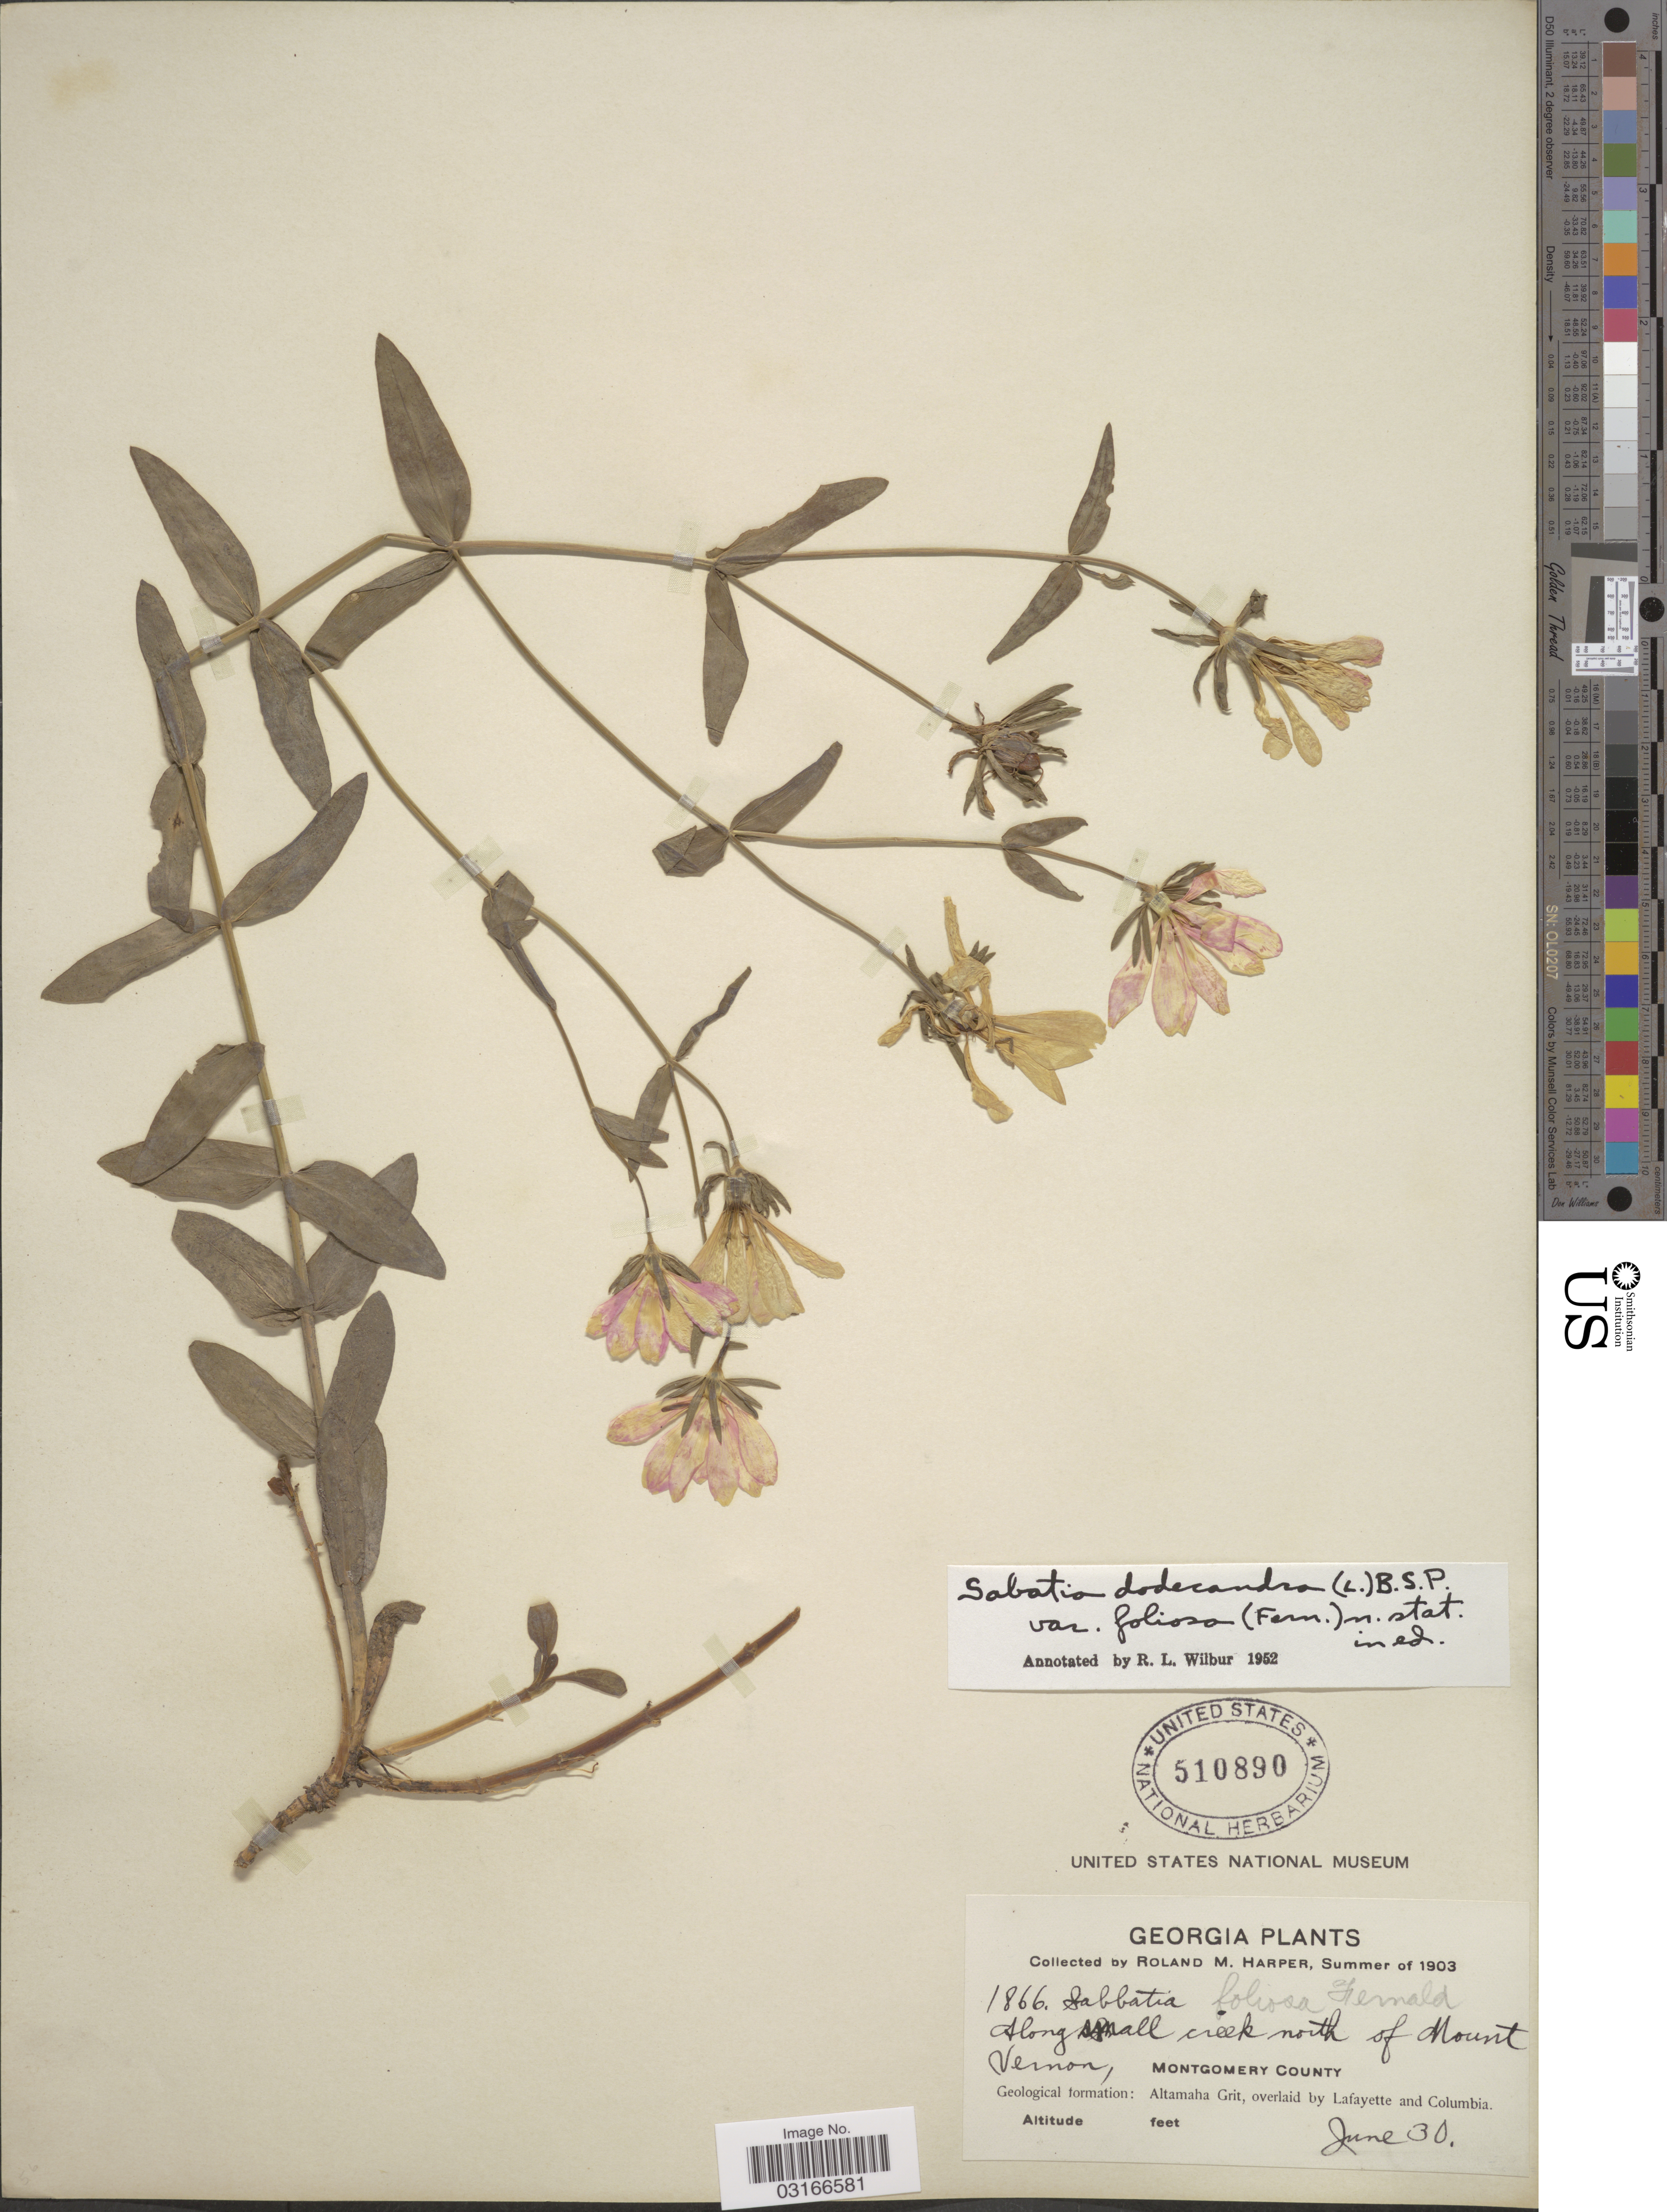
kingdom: Plantae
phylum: Tracheophyta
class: Magnoliopsida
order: Gentianales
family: Gentianaceae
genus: Sabatia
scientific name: Sabatia dodecandra var. foliosa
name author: (Fernald) Wilbur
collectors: R. Harper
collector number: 1866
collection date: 1903-06-30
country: United States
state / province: Georgia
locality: Along small creek north of Mount Vernon, Montgomery County, Geological formation: Altamaha Grit, overlaid by Lafayette and Columbia.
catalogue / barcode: US 510890